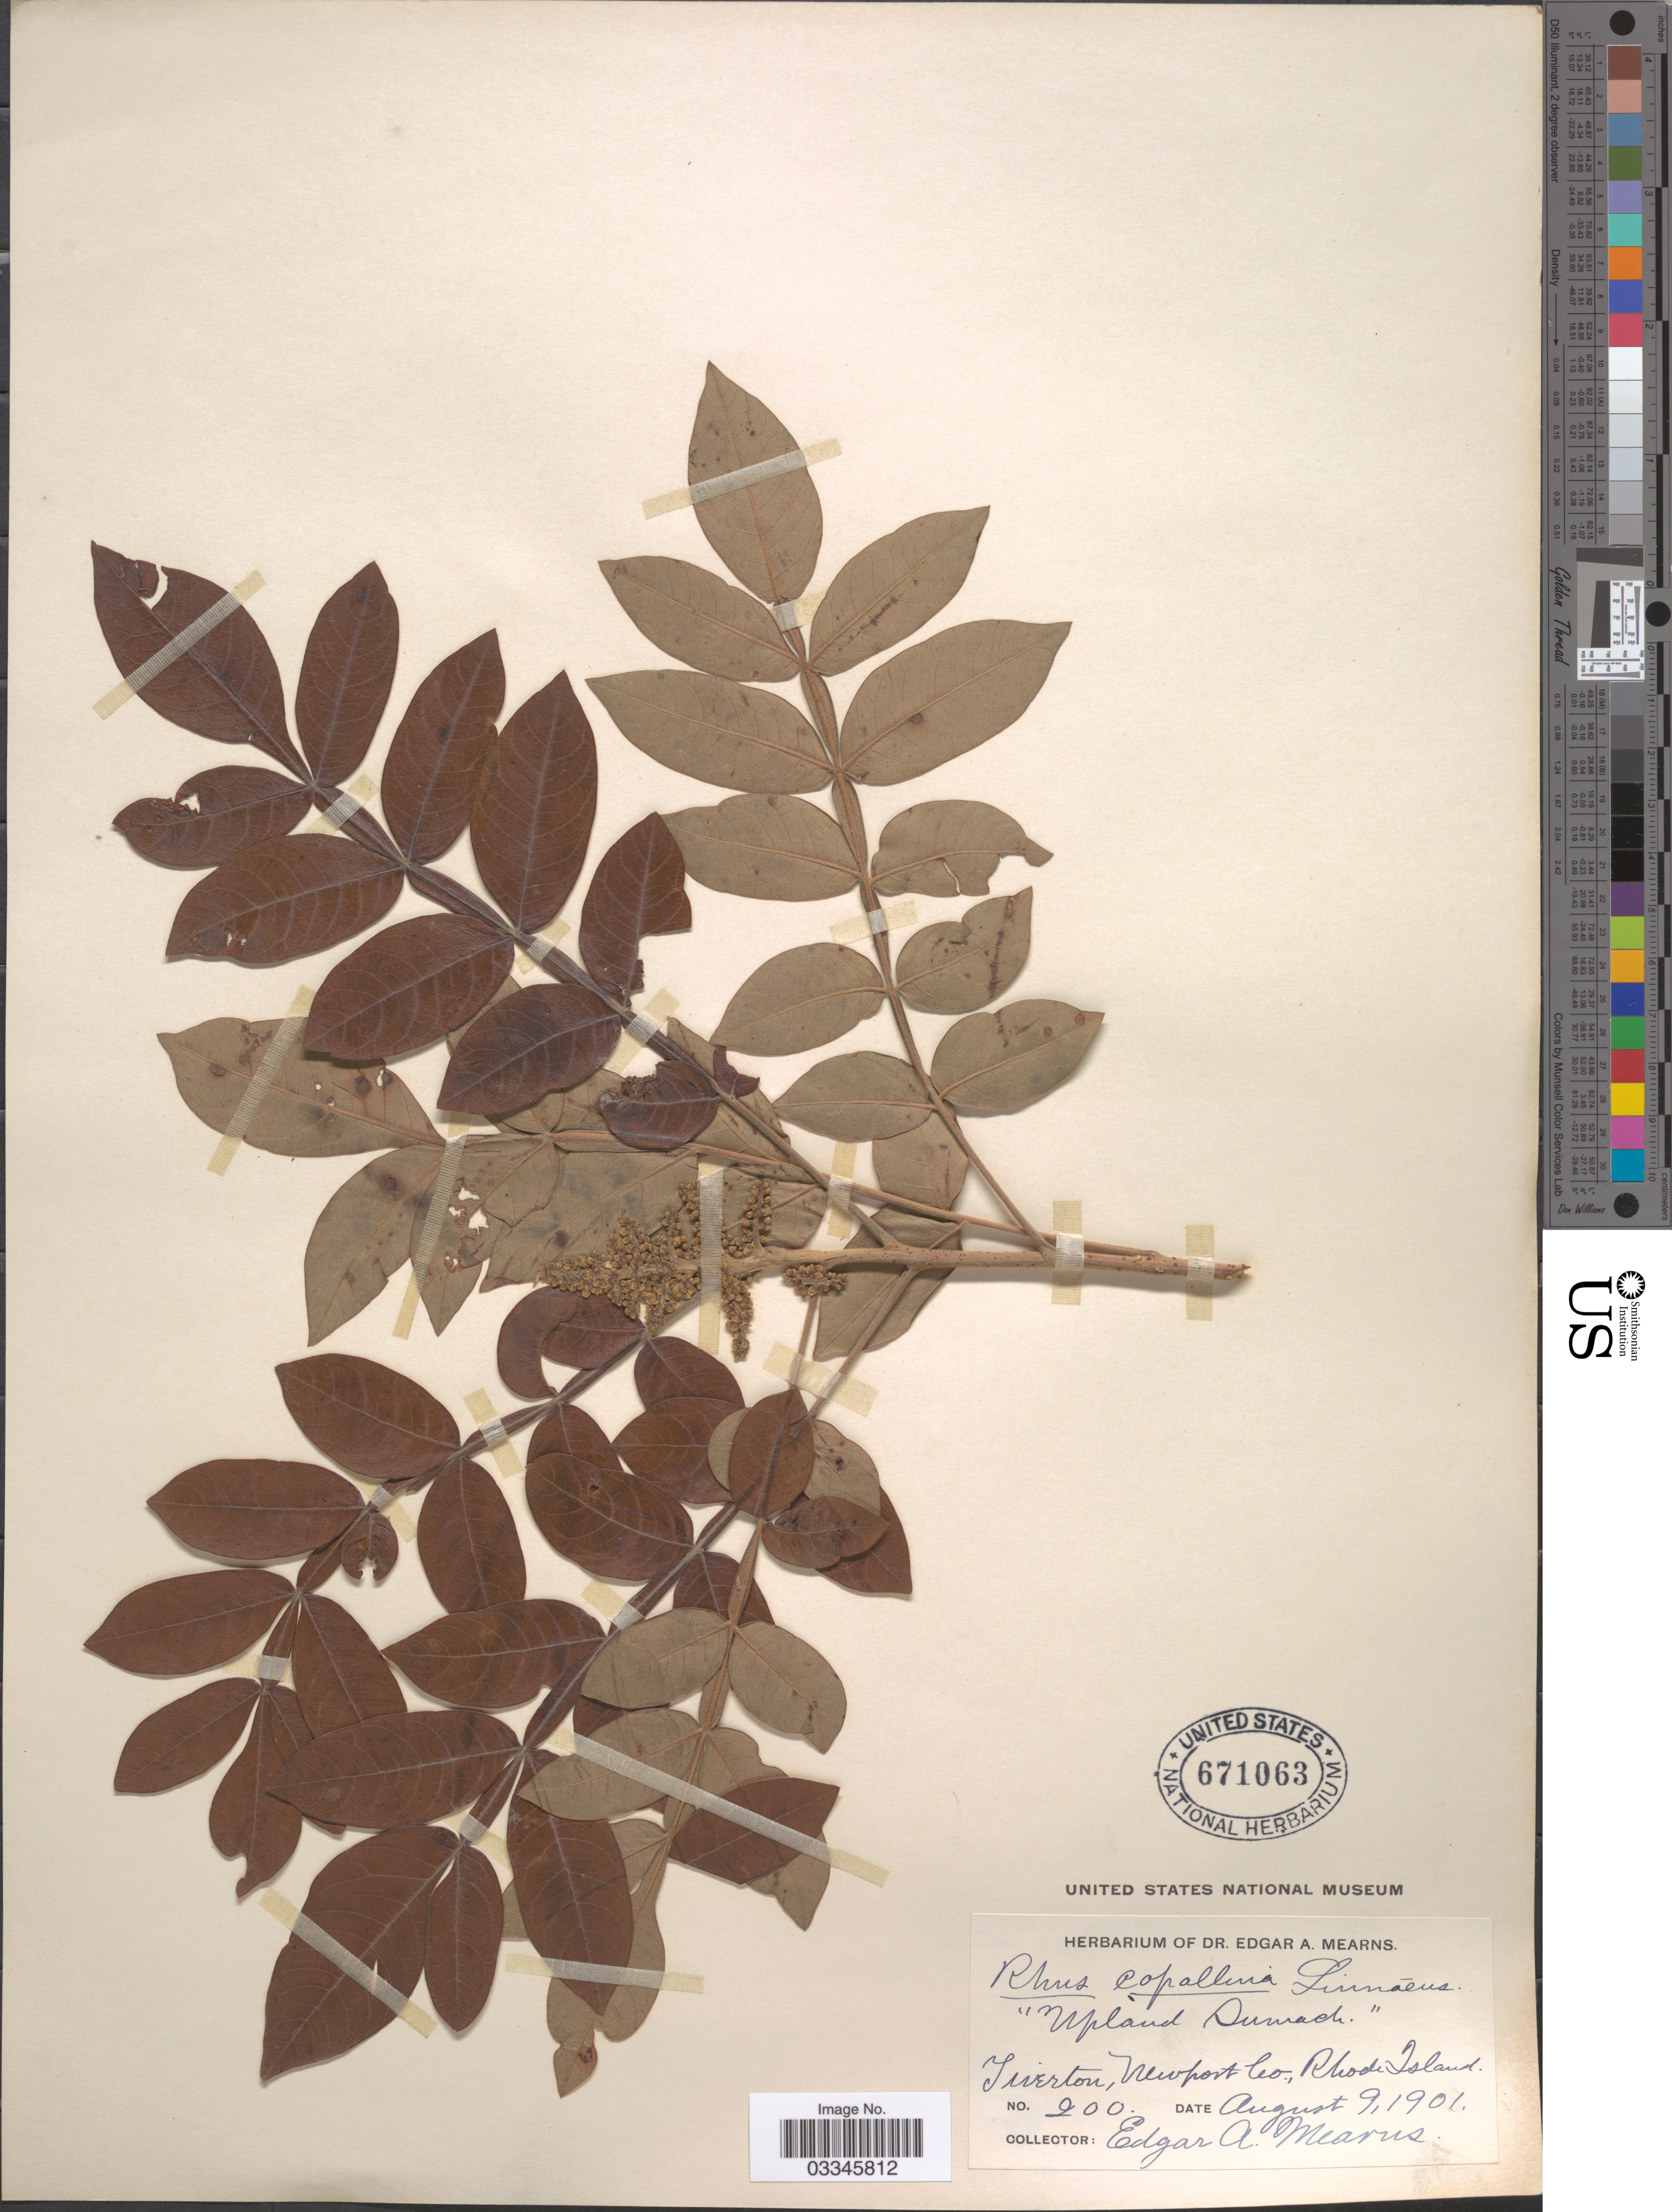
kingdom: Plantae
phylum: Tracheophyta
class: Magnoliopsida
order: Sapindales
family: Anacardiaceae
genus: Rhus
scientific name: Rhus copallinum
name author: L.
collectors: E. A. Mearns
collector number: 200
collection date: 1901-08-09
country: United States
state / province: Rhode Island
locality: Tiverston, Newport Co.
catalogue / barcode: US 671063